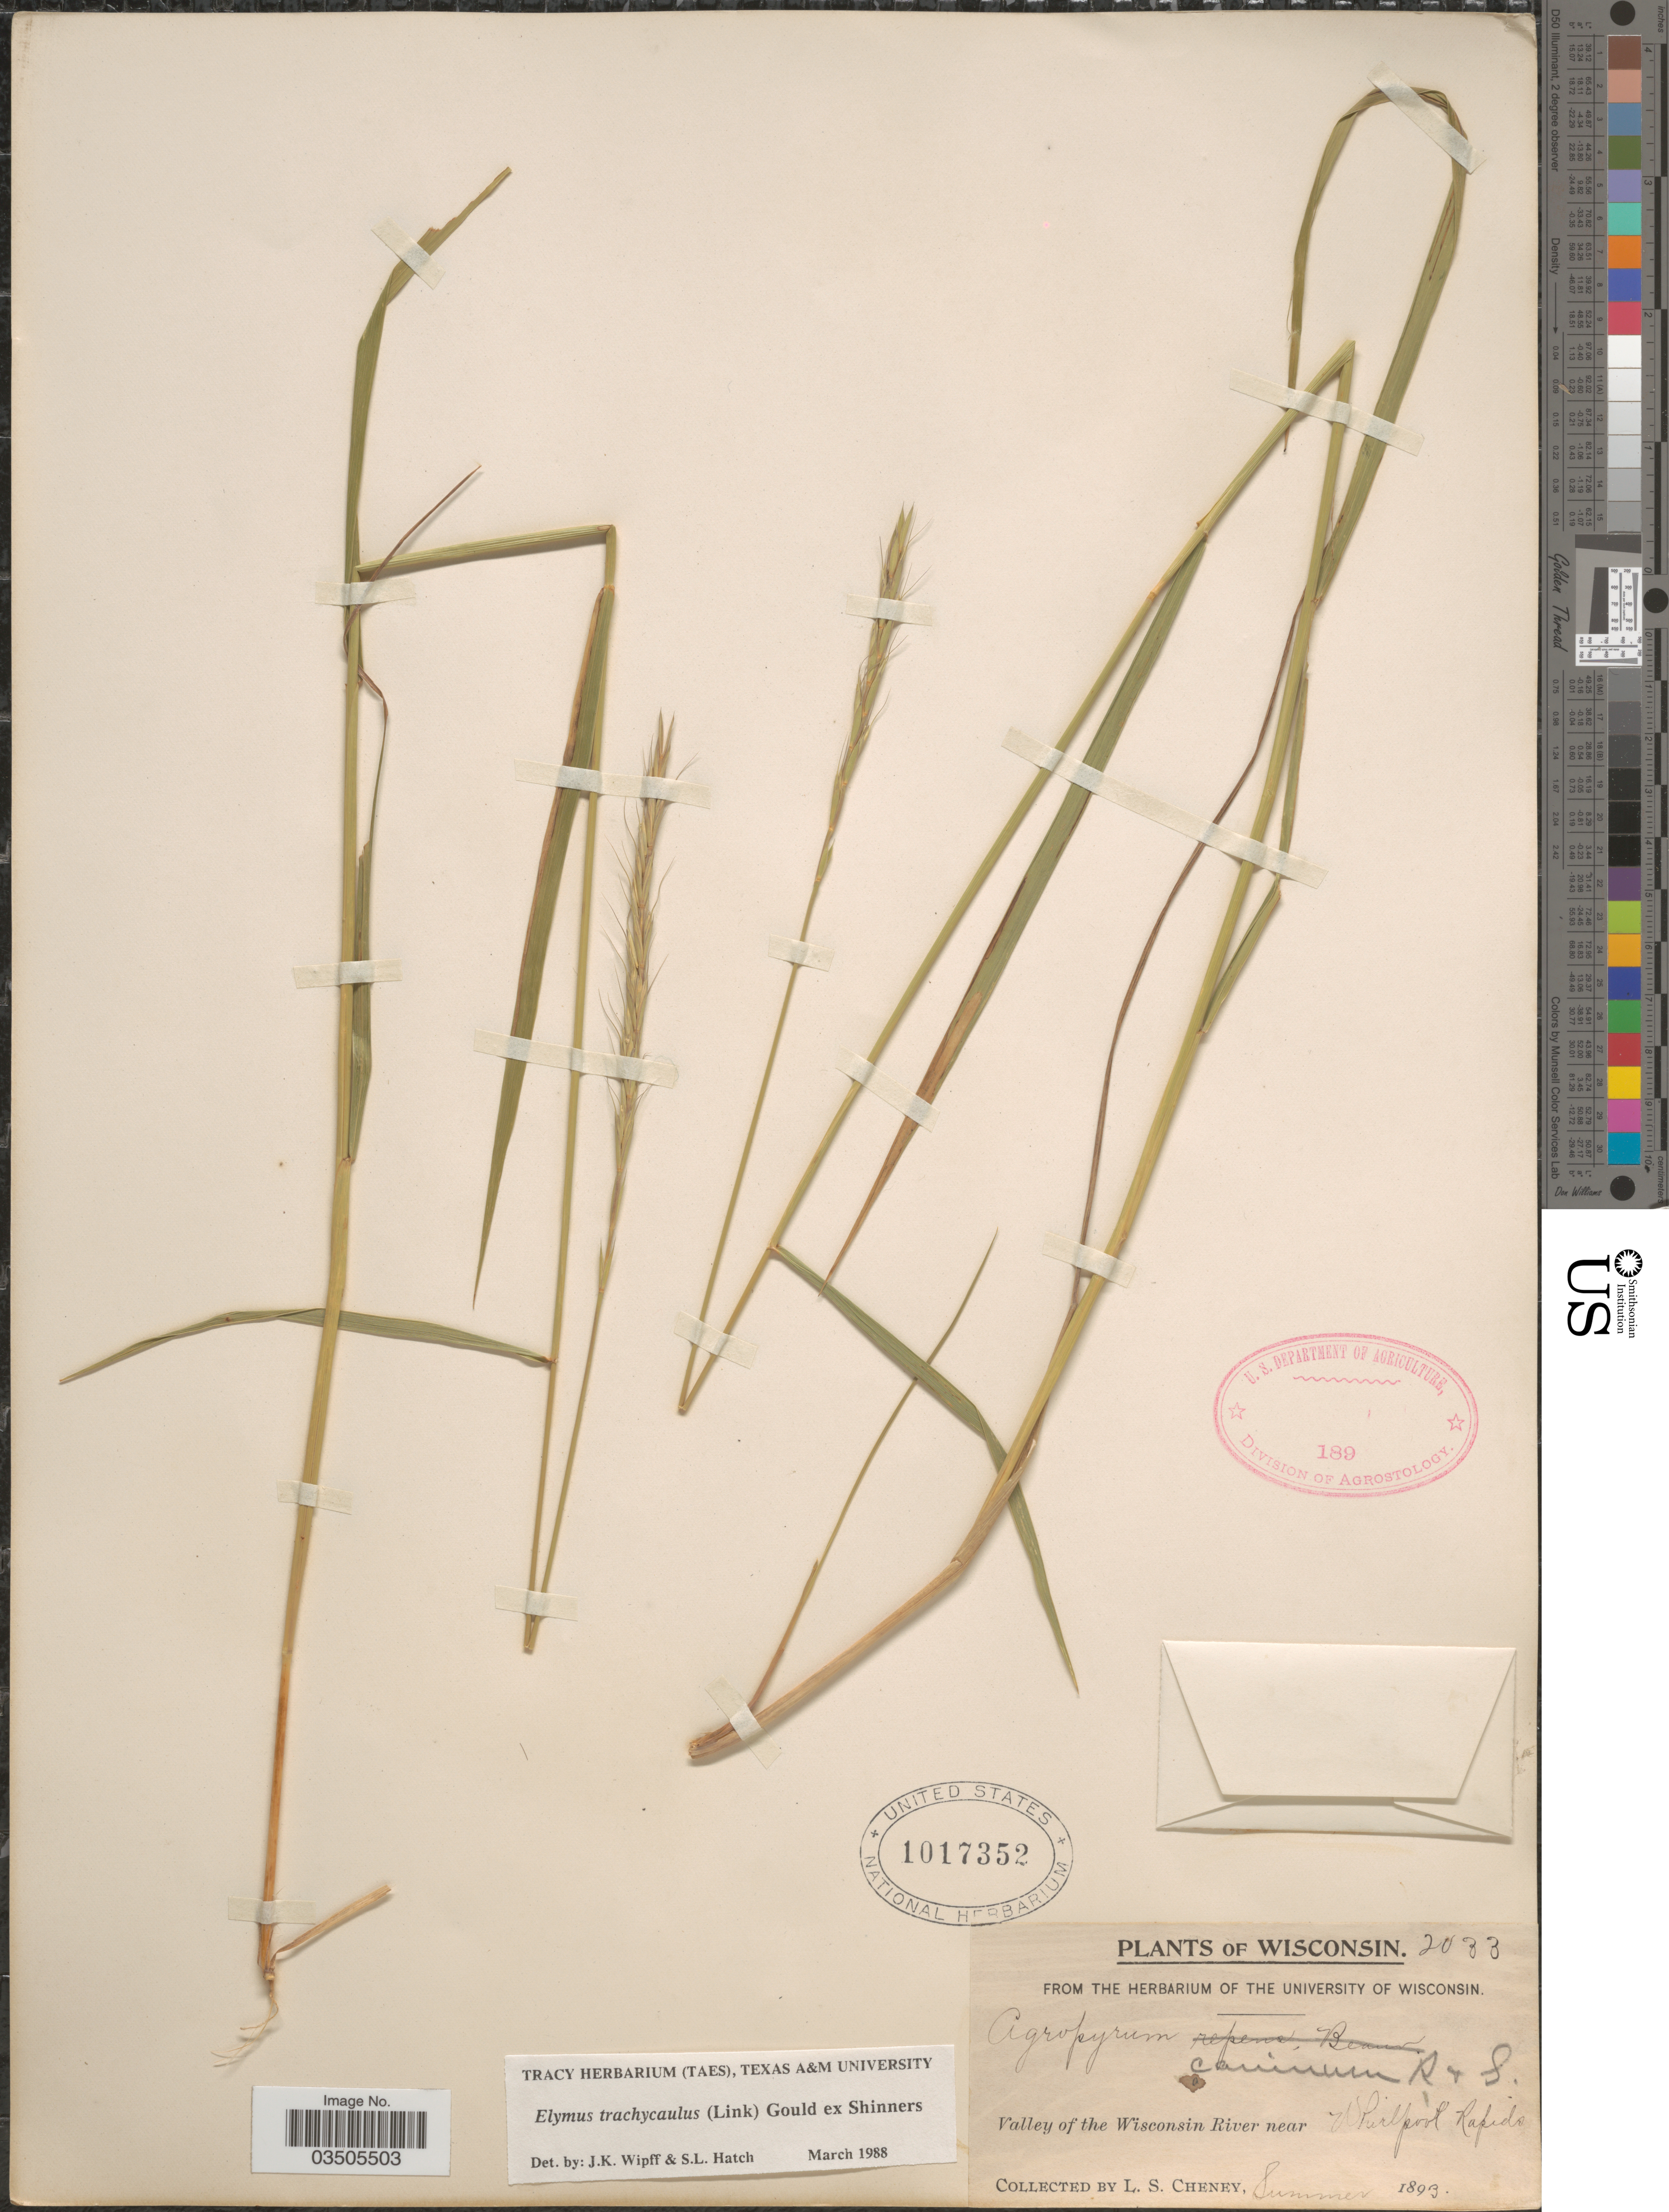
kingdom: Plantae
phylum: Tracheophyta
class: Liliopsida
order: Poales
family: Poaceae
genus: Elymus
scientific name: Elymus trachycaulus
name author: (Link) Gould ex Shinners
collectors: L. Cheney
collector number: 2033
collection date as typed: Summer 1893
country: United States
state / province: Wisconsin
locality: Valley of the Wisconsin River near. Whirlpool Rapids.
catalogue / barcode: US 1017352